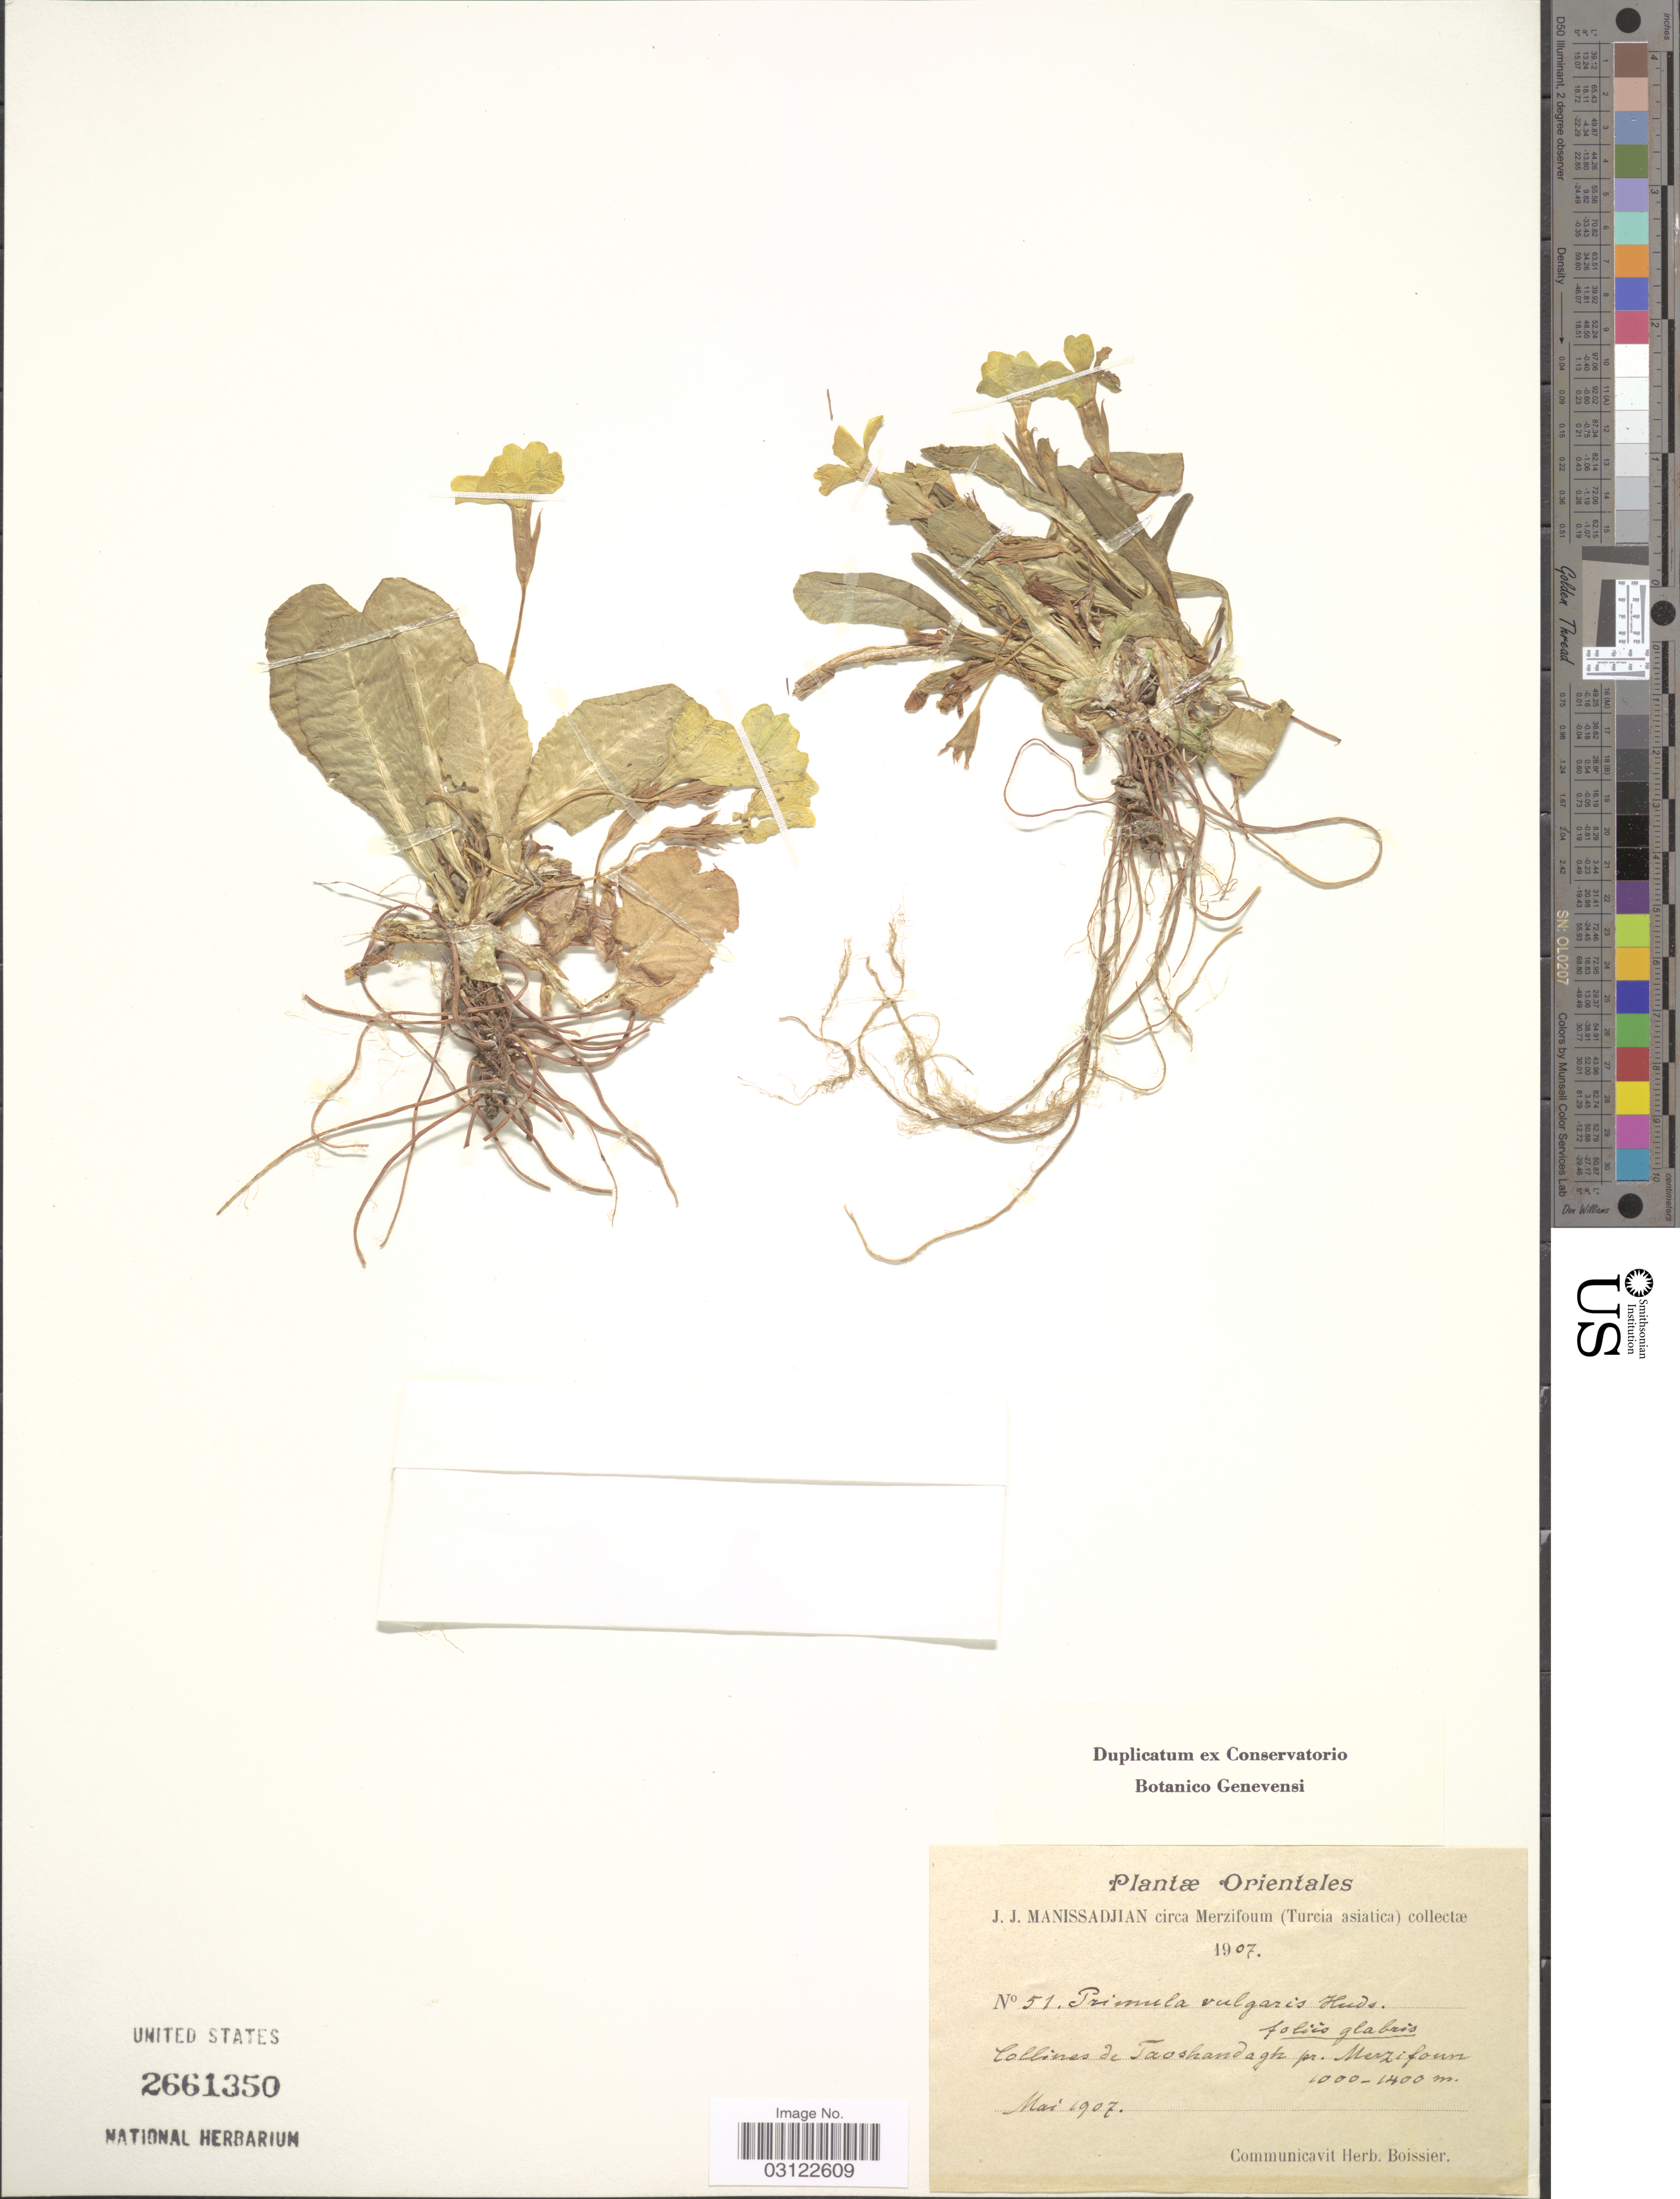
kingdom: Plantae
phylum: Tracheophyta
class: Magnoliopsida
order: Ericales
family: Primulaceae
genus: Primula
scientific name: Primula vulgaris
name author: Huds.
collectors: J. Manissadjian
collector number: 51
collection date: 1907-05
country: Turkey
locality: Orientales, circa Merzifoum (Turcia asiatica). Collines de Taoshandagh pr. Merzifoum.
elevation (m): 1000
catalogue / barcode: US 2661350